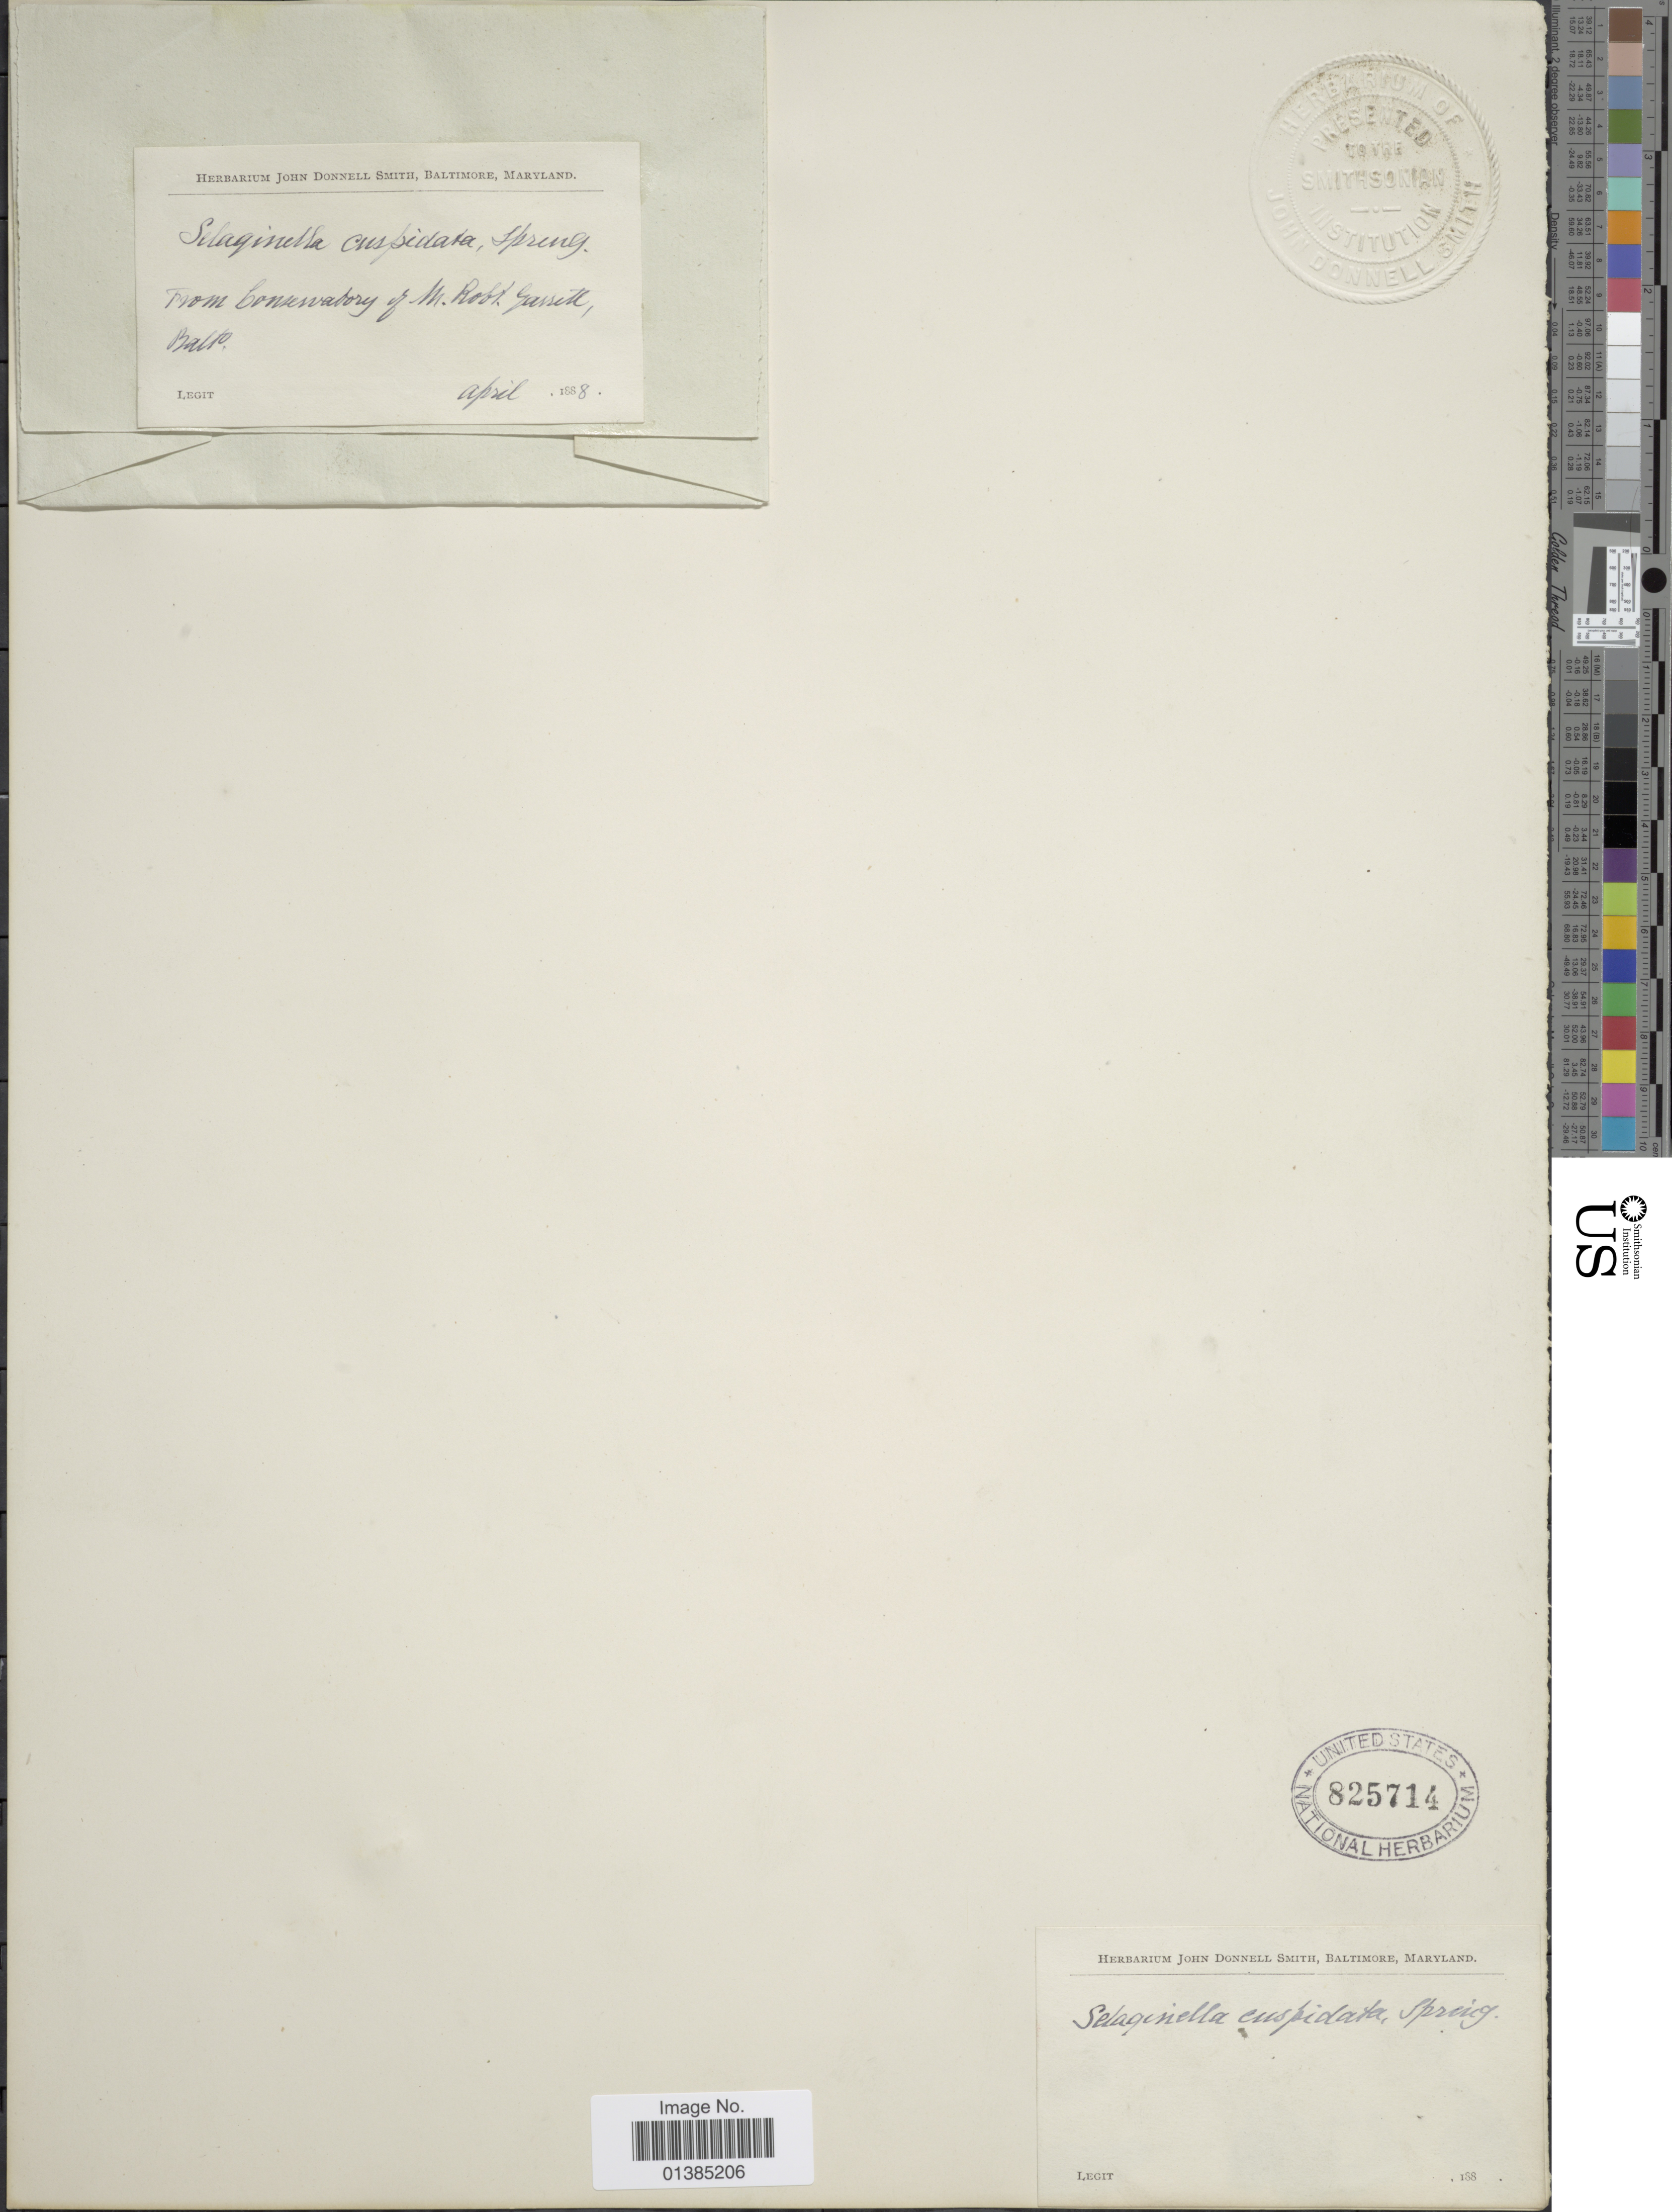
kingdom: Plantae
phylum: Tracheophyta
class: Lycopodiopsida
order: Selaginellales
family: Selaginellaceae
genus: Selaginella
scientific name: Selaginella pallescens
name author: (C. Presl) Spring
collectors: J. Donnell Smith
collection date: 1888-04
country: United States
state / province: Maryland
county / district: Baltimore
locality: From Conservatory of M. Robt Garrett, Balto.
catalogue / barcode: US 825714